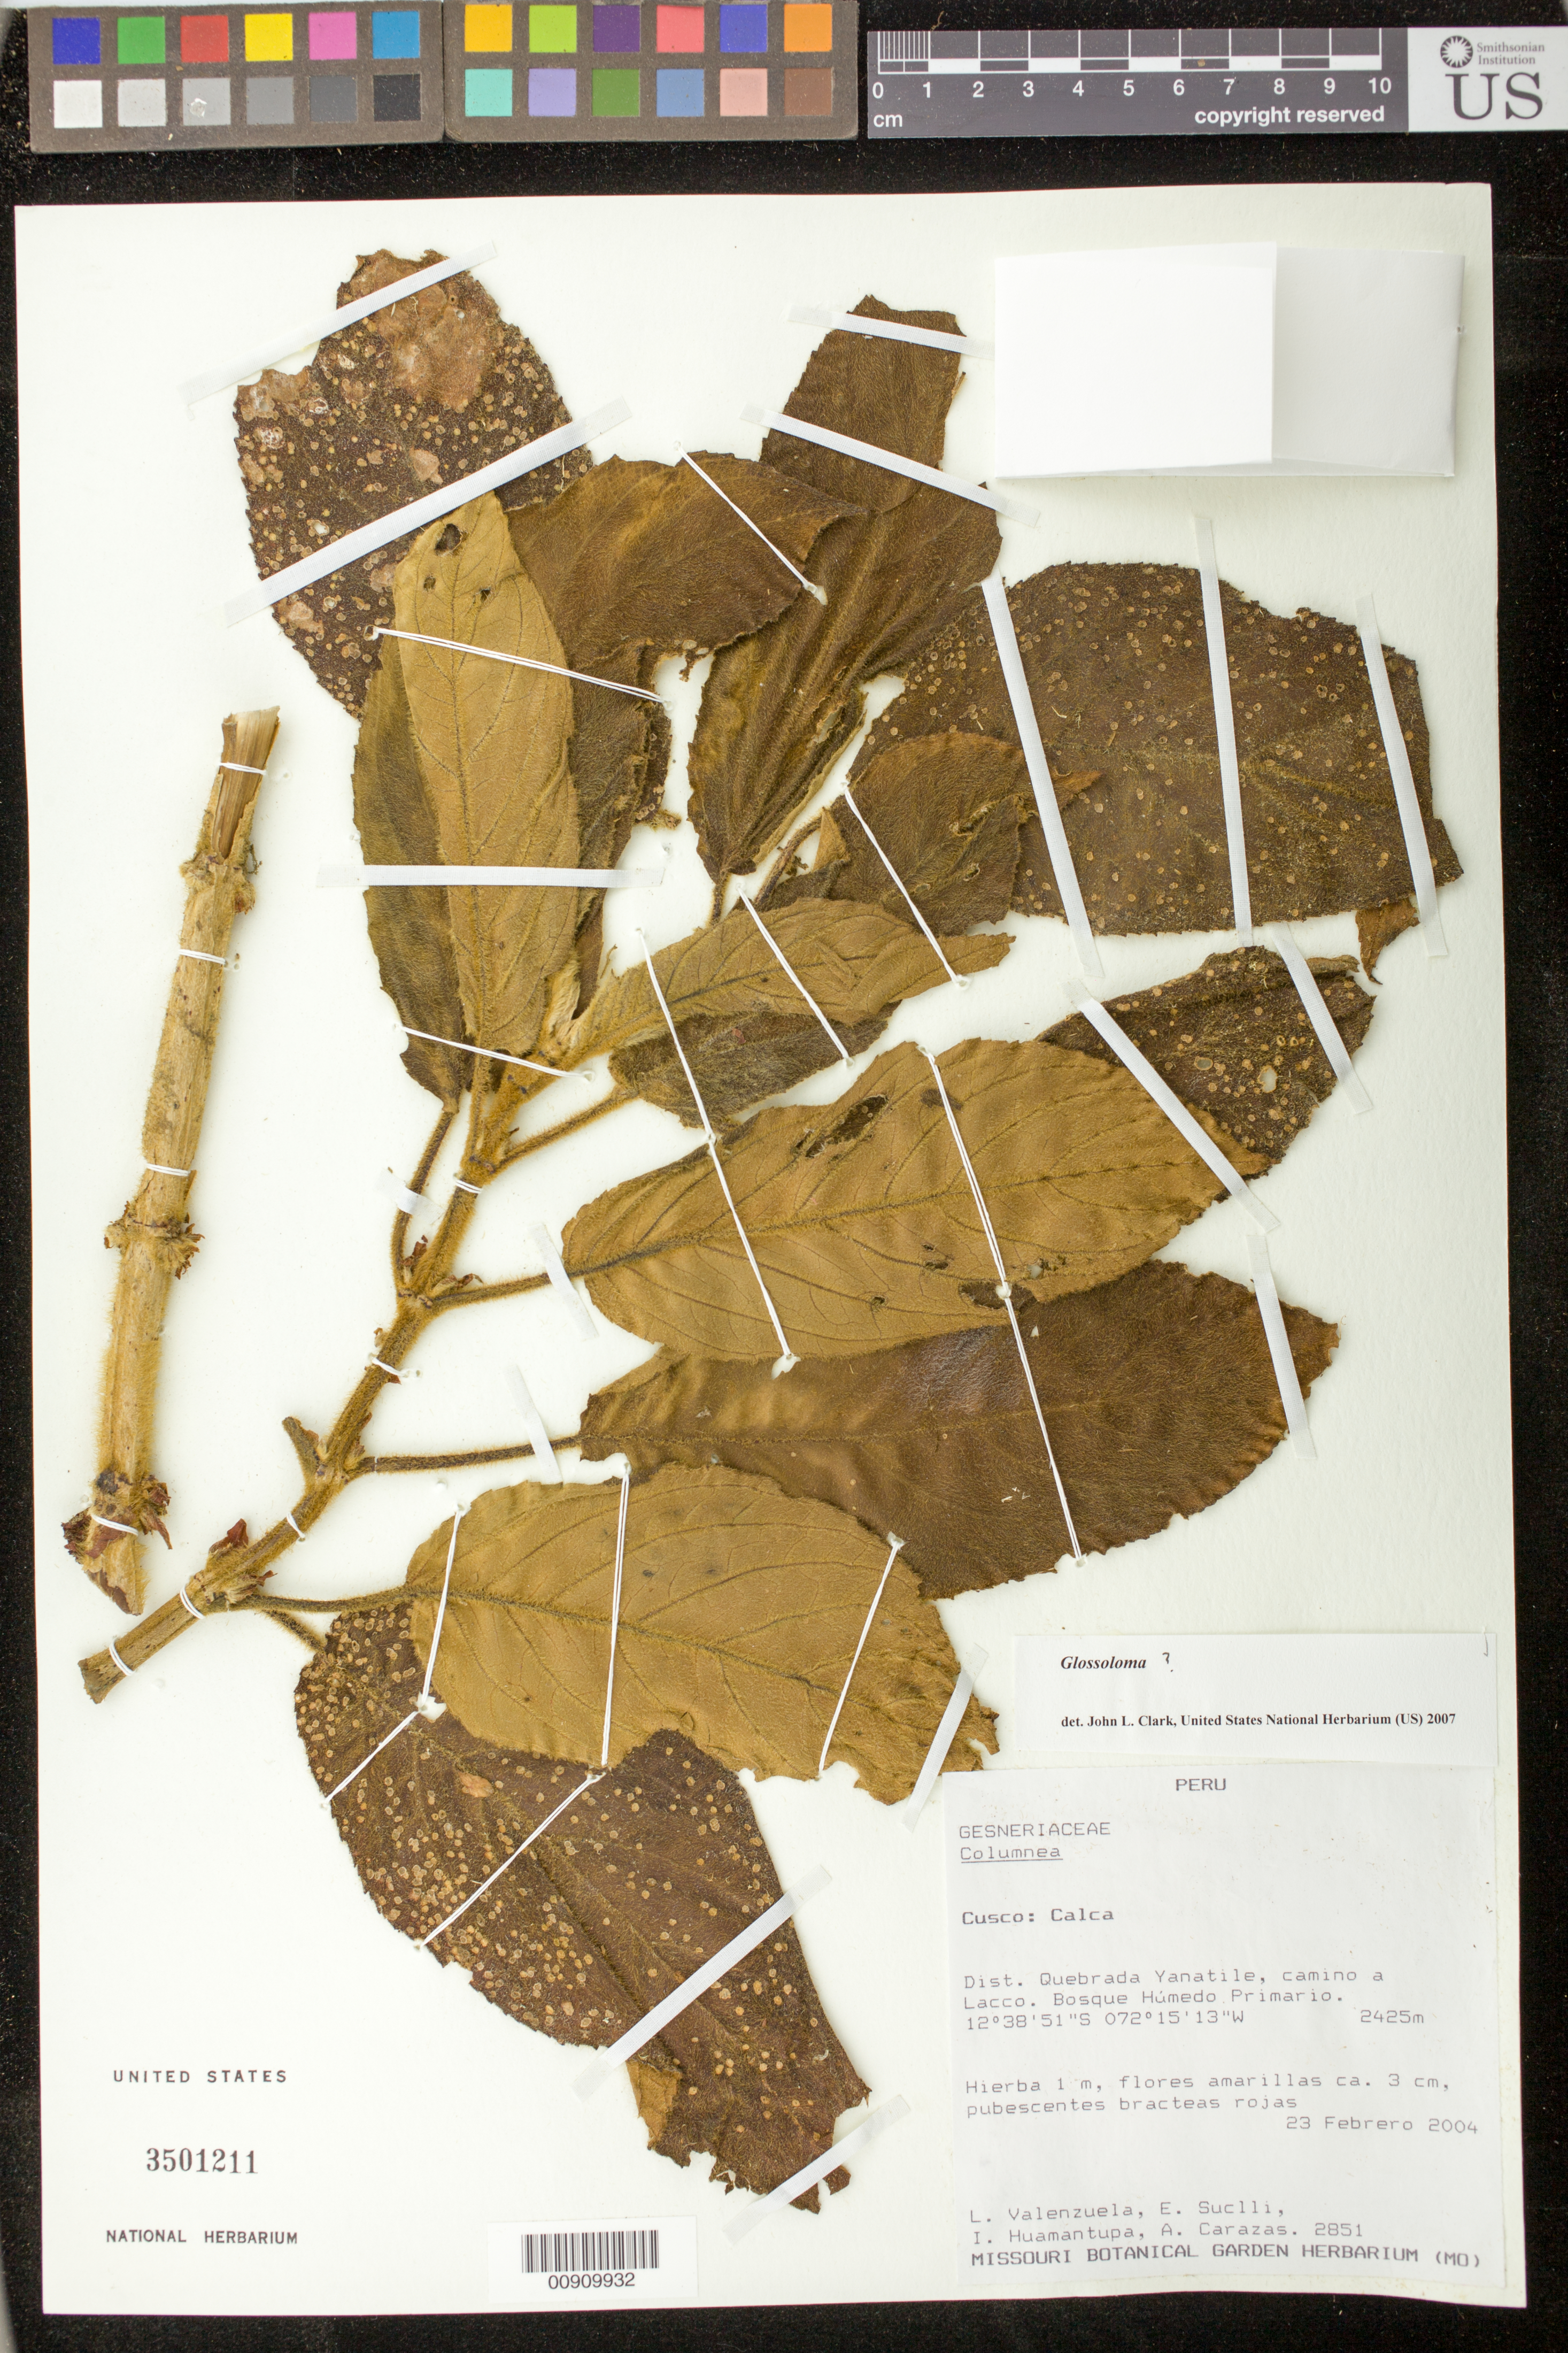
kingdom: Plantae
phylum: Tracheophyta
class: Magnoliopsida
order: Lamiales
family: Gesneriaceae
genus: Glossoloma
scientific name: Glossoloma sp.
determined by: Clark, J. L., (SEL), The Marie Selby Botanical Garden (UNITED STATES)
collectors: L. Valenzuela, E. Suclli, I. Huamantupa & A. Carazas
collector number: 2851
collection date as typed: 23 Feb 2004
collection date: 2004-02-23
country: Peru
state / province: Cusco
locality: Cusco: Calca. Dist. Quebrada Yanatile, camino a Lacco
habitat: Bosque humedo primario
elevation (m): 2425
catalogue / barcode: US 3501211